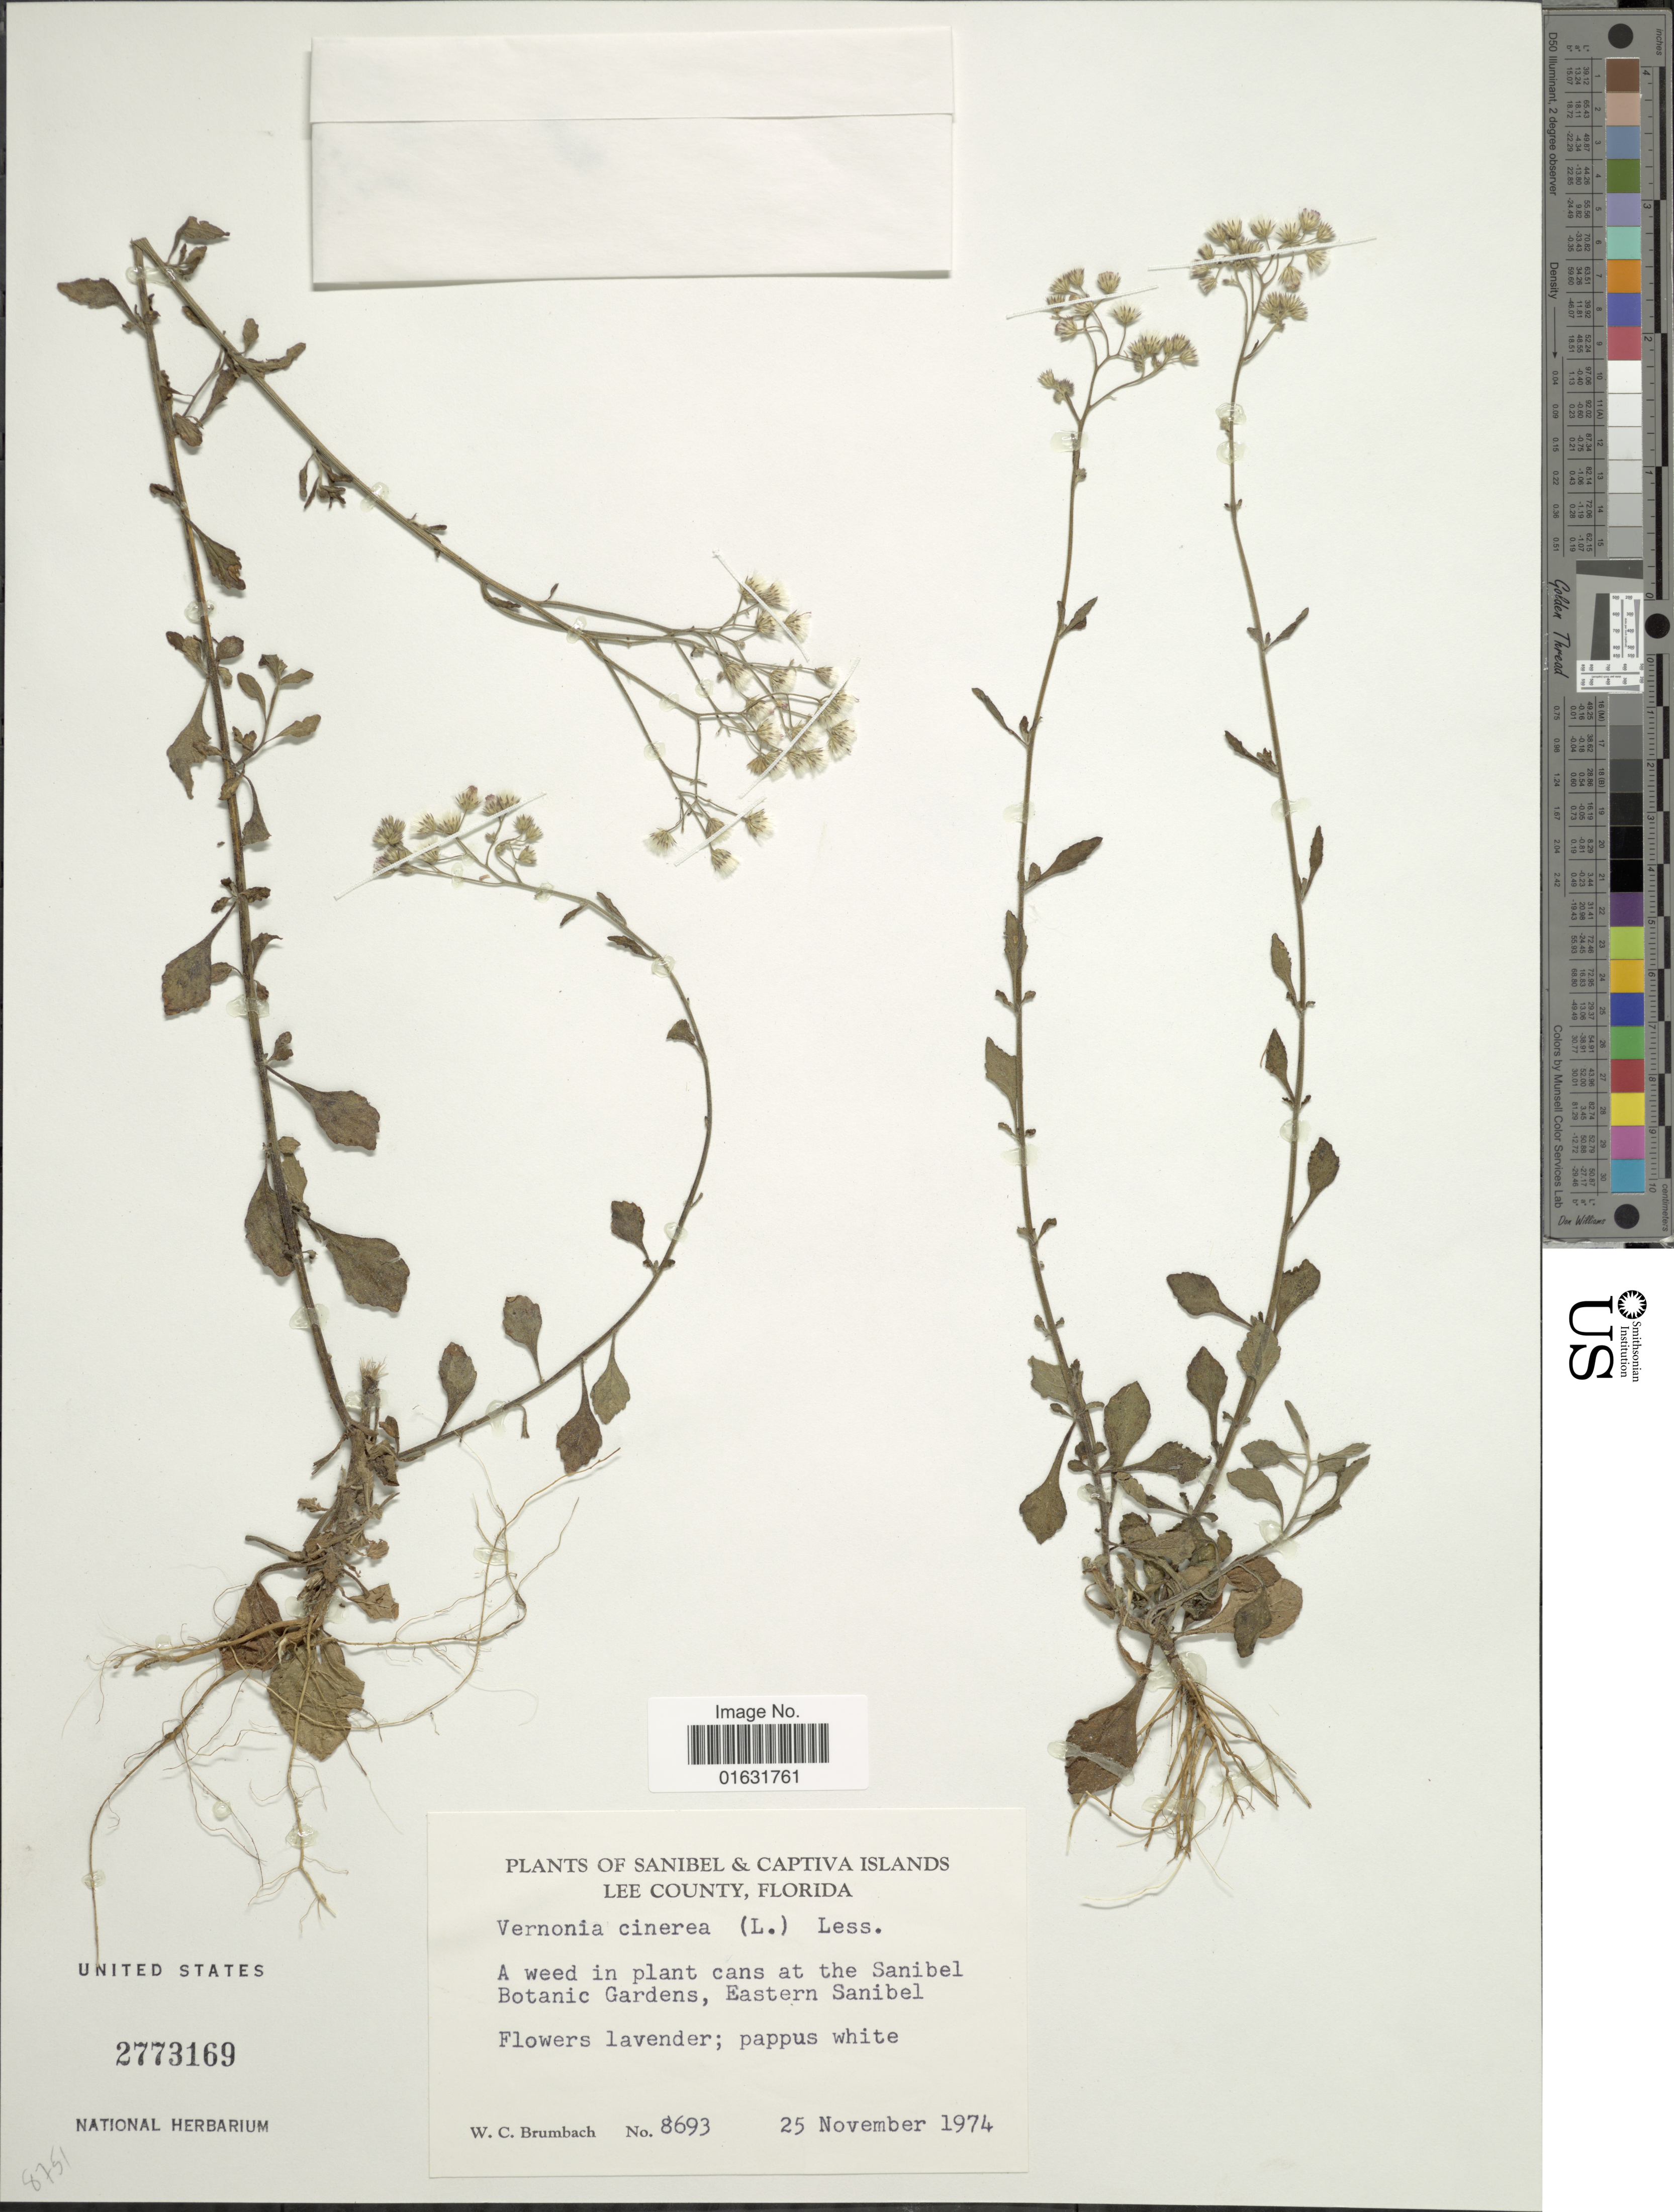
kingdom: Plantae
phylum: Tracheophyta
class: Magnoliopsida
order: Asterales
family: Asteraceae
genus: Cyanthillium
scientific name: Cyanthillium cinereum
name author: (L.) H. Rob.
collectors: W. C. Brumbach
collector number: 8693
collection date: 1974-11-25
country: Uruguay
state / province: Florida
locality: The Sanibel Botanic Garden, Eastern Sanibel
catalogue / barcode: US 2773169